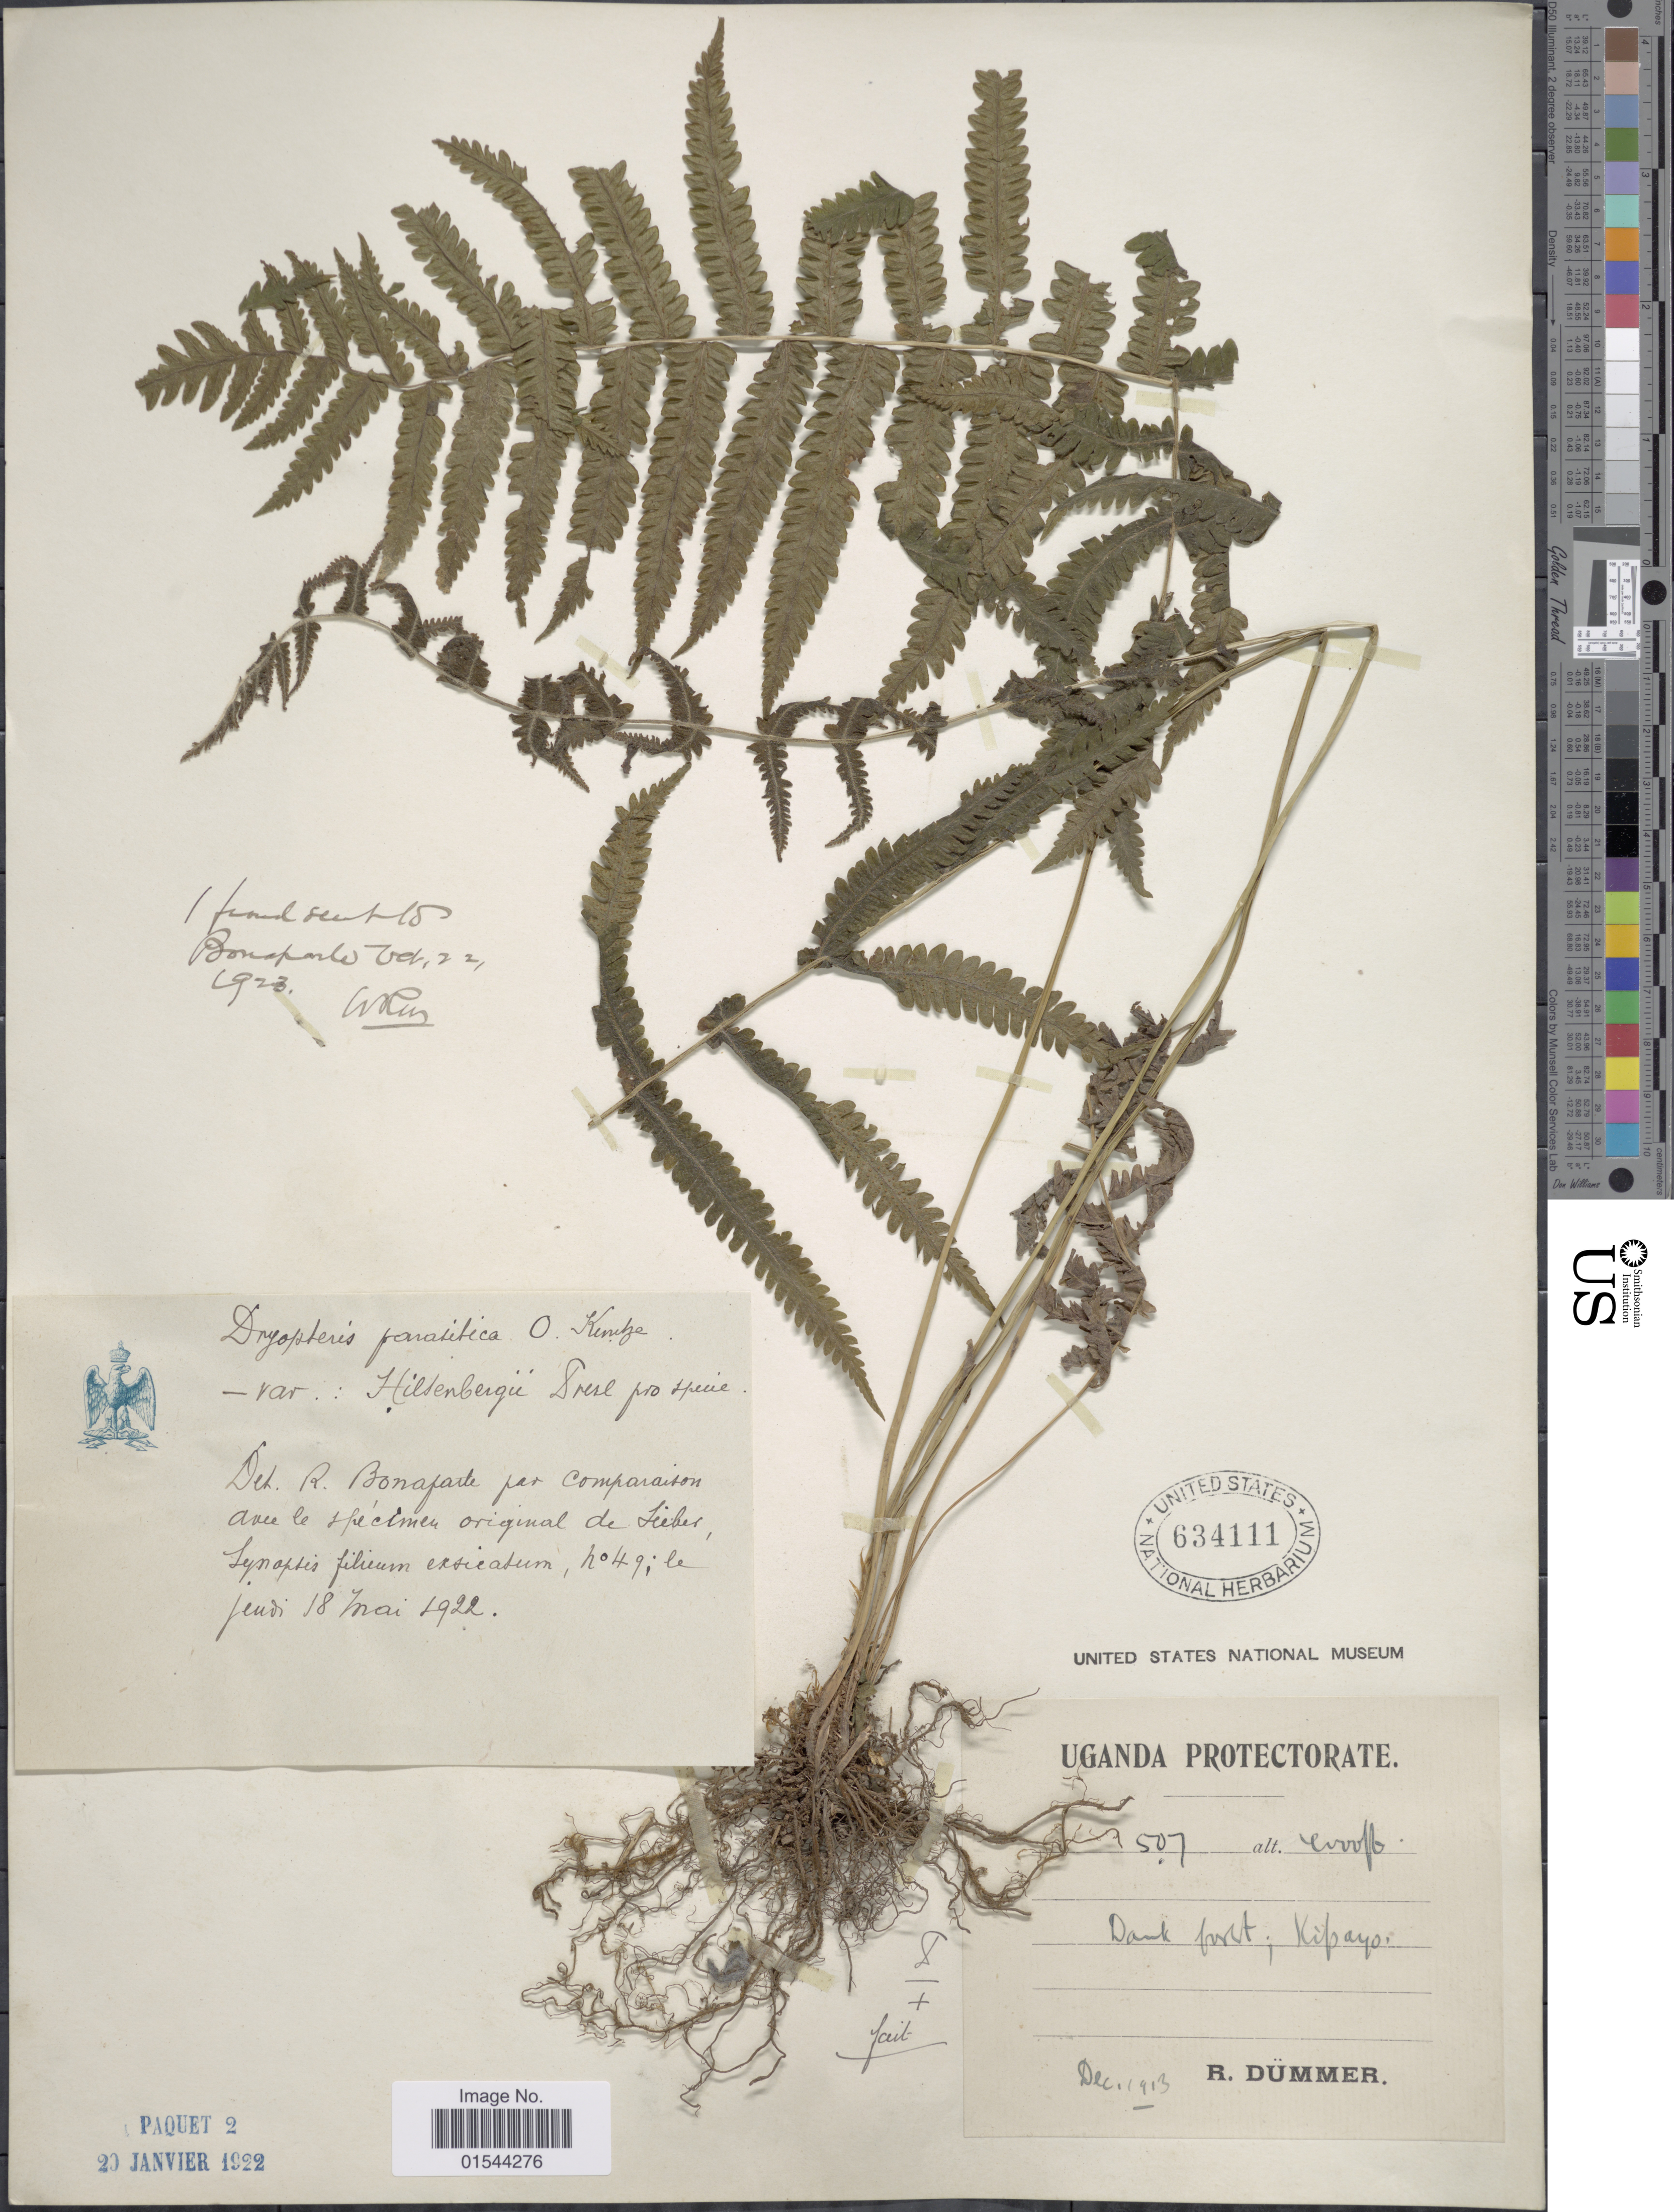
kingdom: Plantae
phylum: Tracheophyta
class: Polypodiopsida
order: Polypodiales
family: Thelypteridaceae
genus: Christella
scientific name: Christella hispidula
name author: (Decne.) Holttum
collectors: R. A. Dümmer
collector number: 507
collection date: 1913-12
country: Uganda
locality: Dark foret; Kipayo.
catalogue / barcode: US 634111